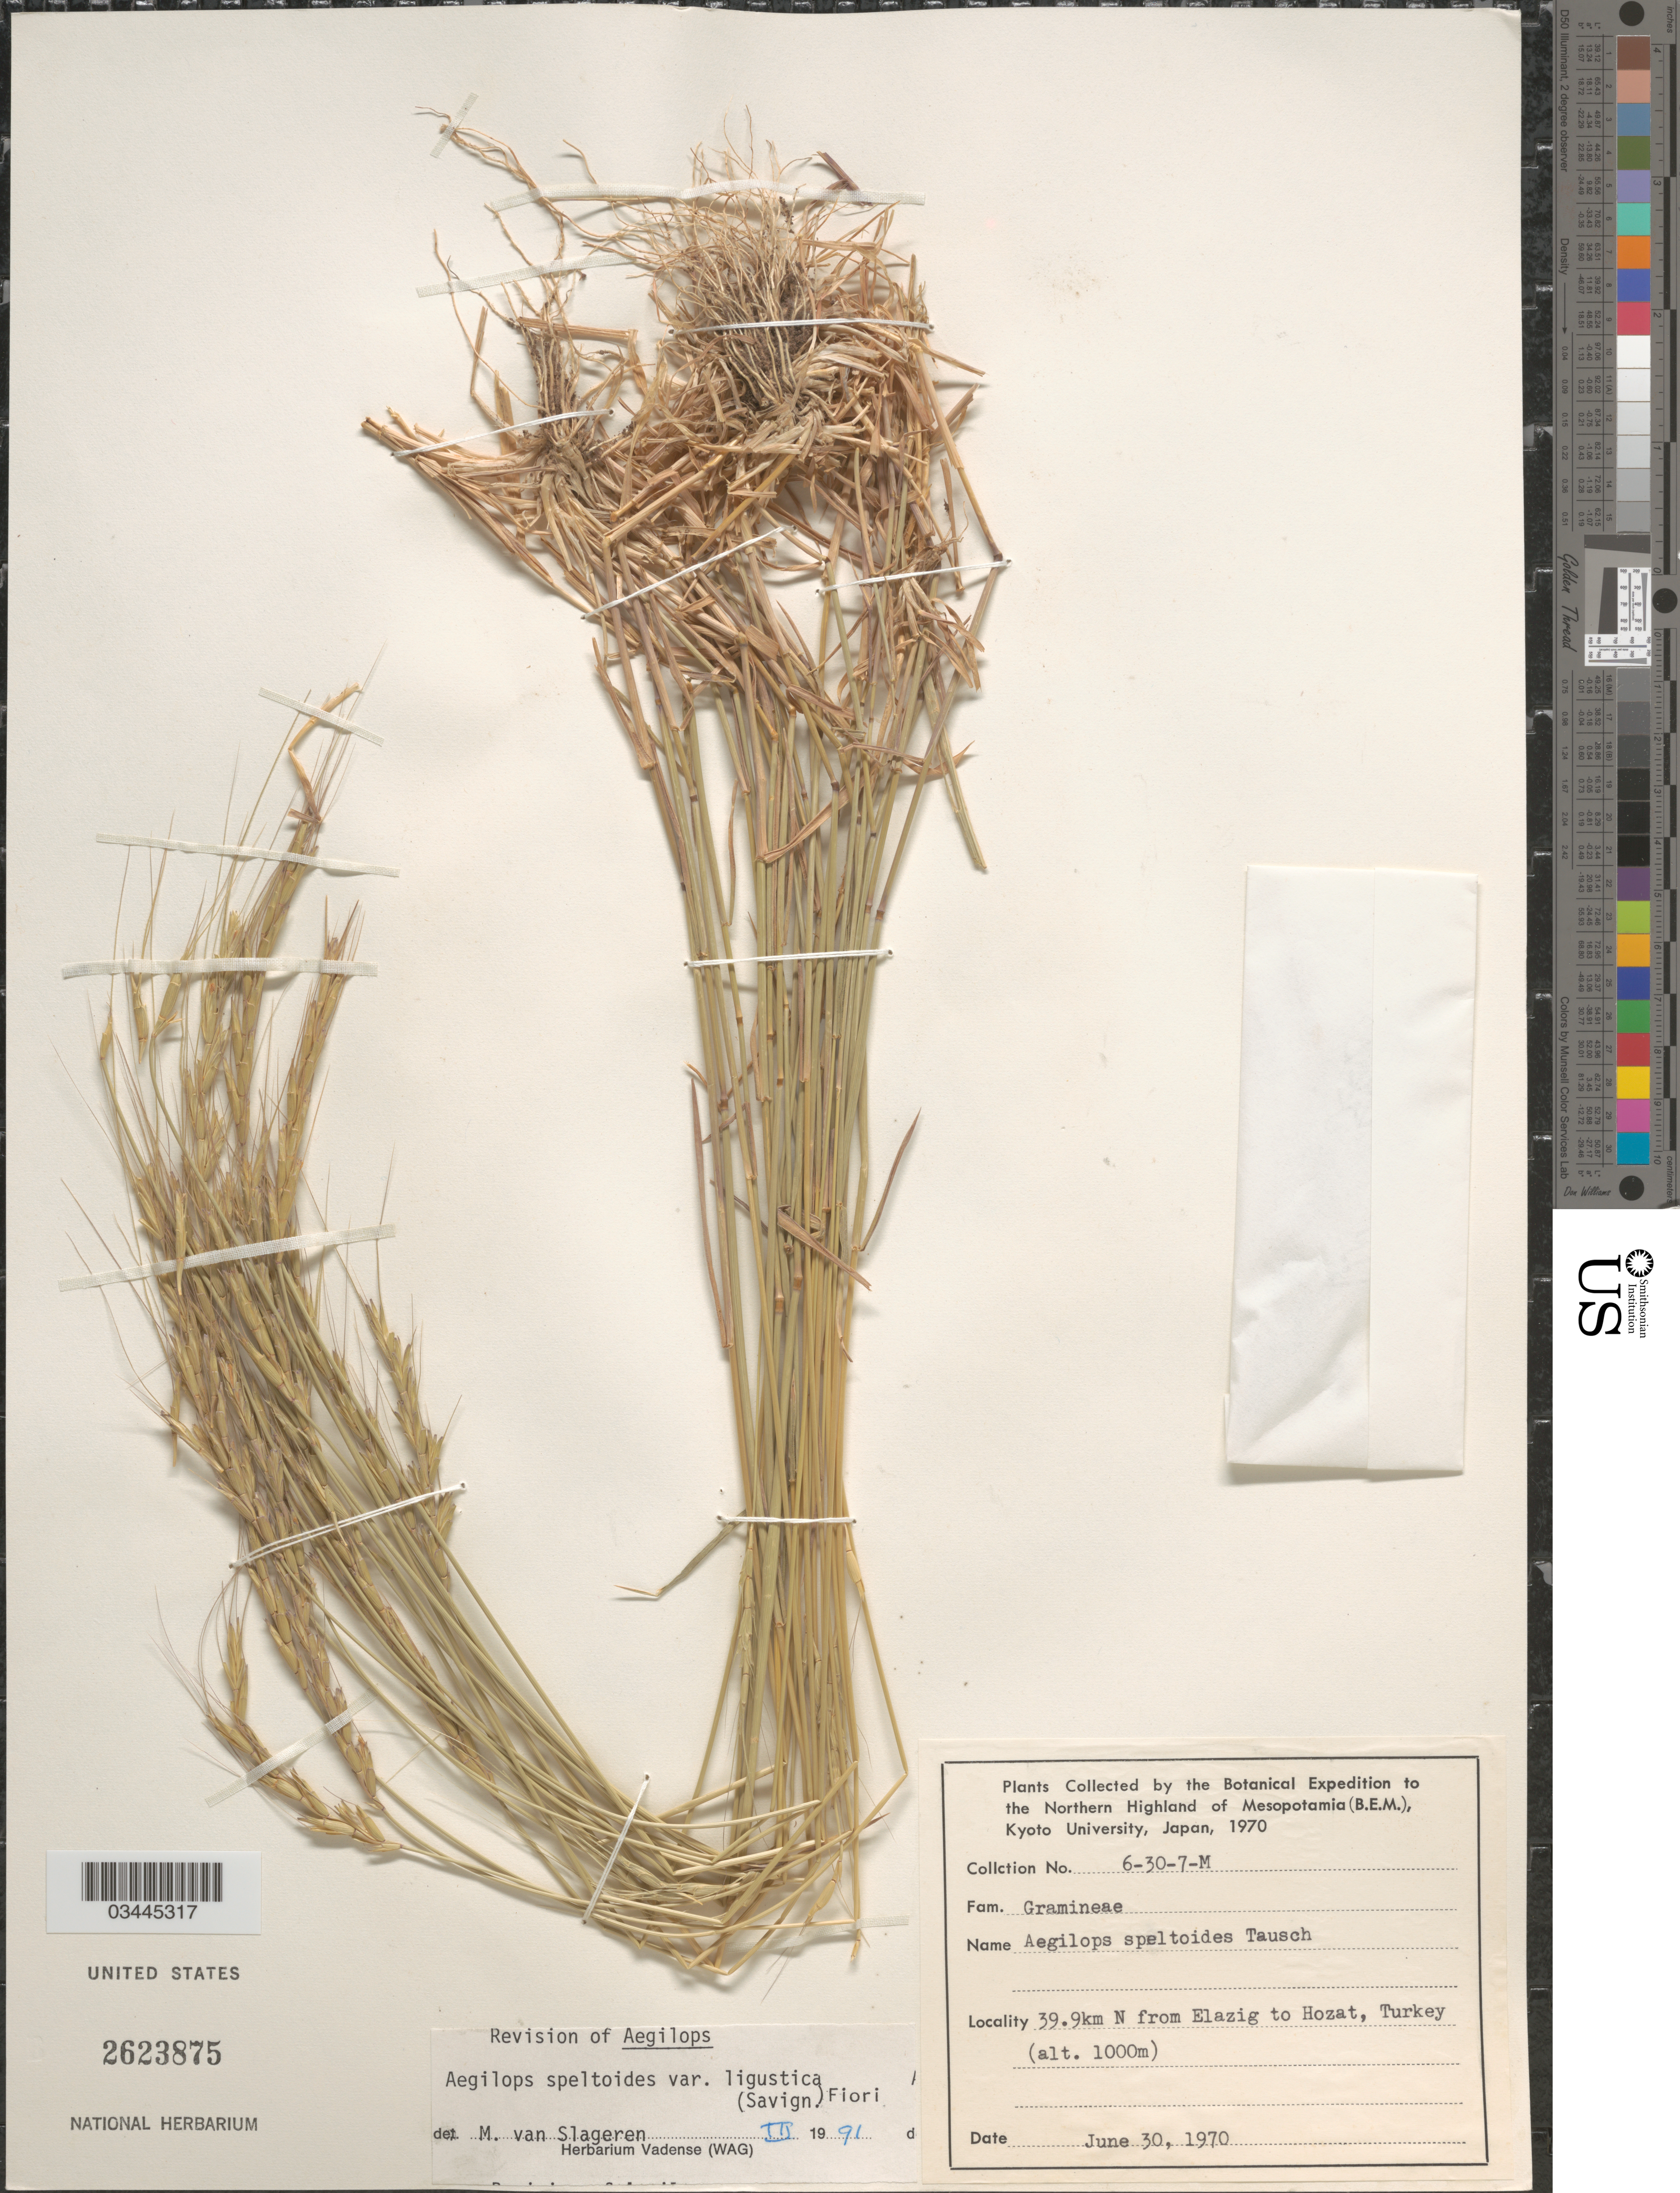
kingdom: Plantae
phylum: Tracheophyta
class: Liliopsida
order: Poales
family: Poaceae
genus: Aegilops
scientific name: Aegilops speltoides var. ligustica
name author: (Savign.) Fiori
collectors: The Botanical Expedition to the Northern Highland of Mesopotamia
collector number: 6-30-7-M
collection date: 1970-06-30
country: Turkey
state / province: Elazig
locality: The Northern Highland of Mesopotamia (B.E.M.). 39.9km N from Elazig to Hozat.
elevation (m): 1000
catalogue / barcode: US 2623875